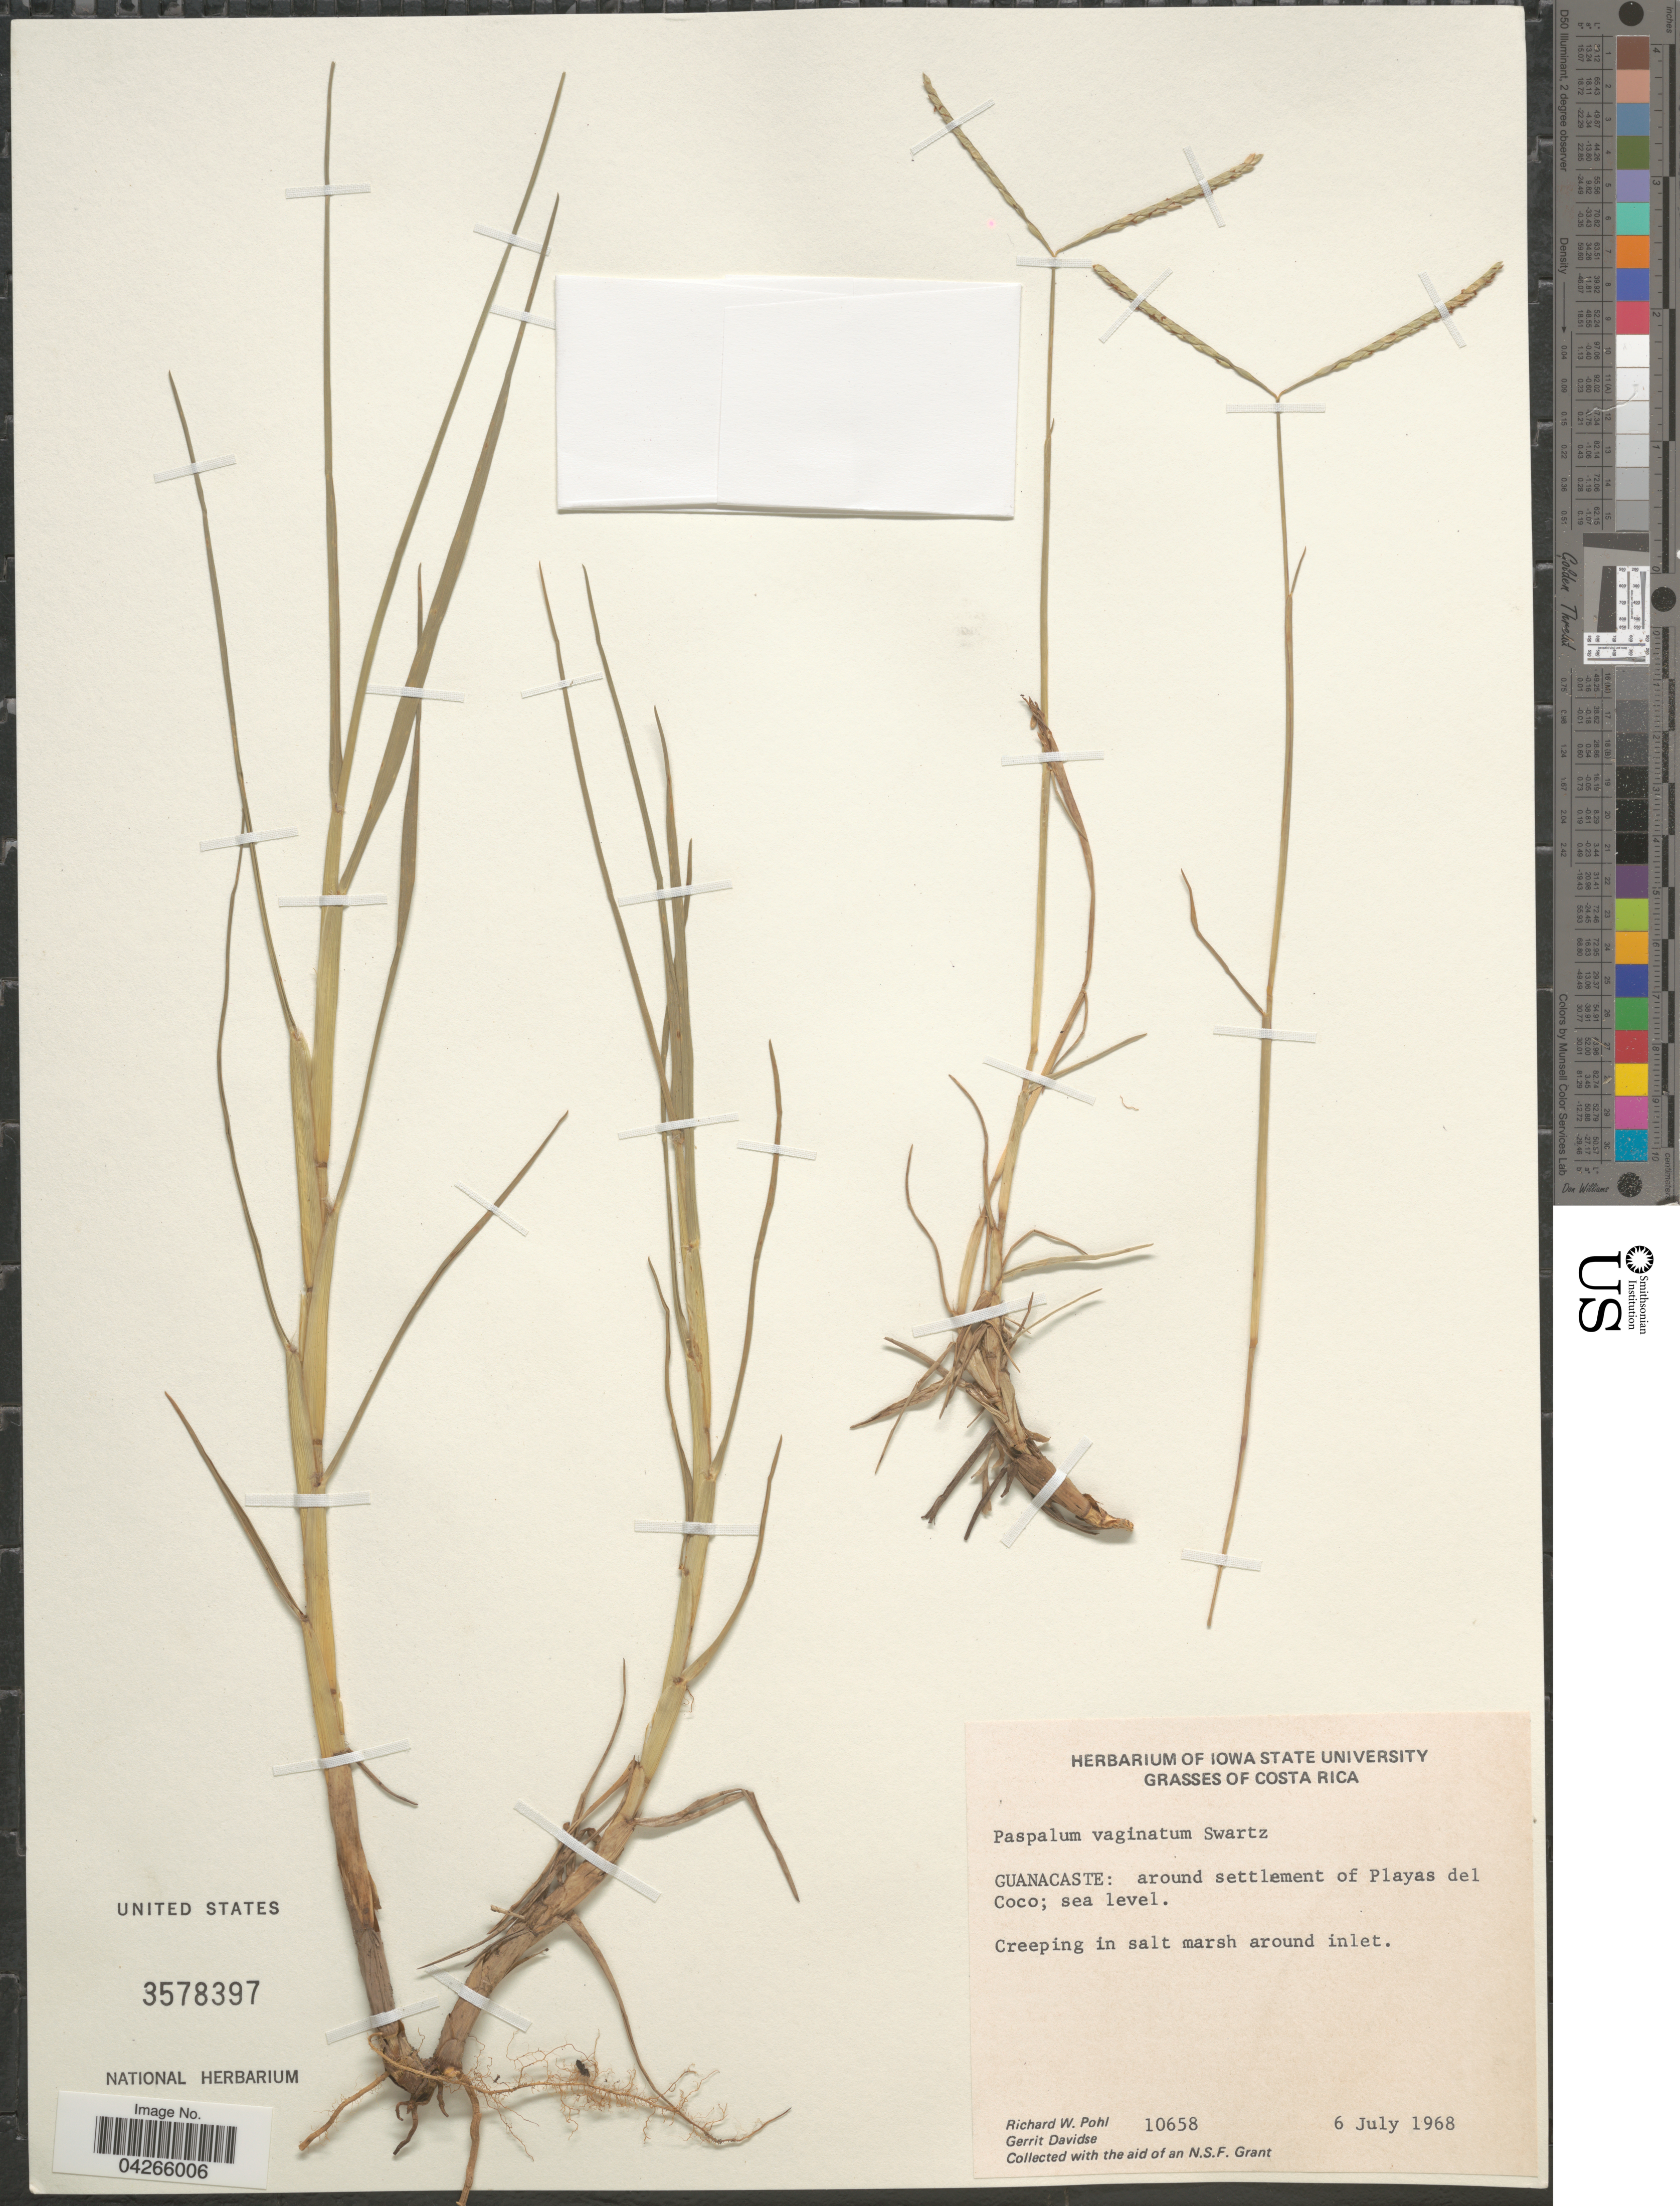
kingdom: Plantae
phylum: Tracheophyta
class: Liliopsida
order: Poales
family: Poaceae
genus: Paspalum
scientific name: Paspalum vaginatum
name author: Sw.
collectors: R. W. Pohl & G. Davidse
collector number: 10658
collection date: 1968-07-06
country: Costa Rica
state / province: Guanacaste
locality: Around settlement of Playas del Coco.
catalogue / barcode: US 3578397